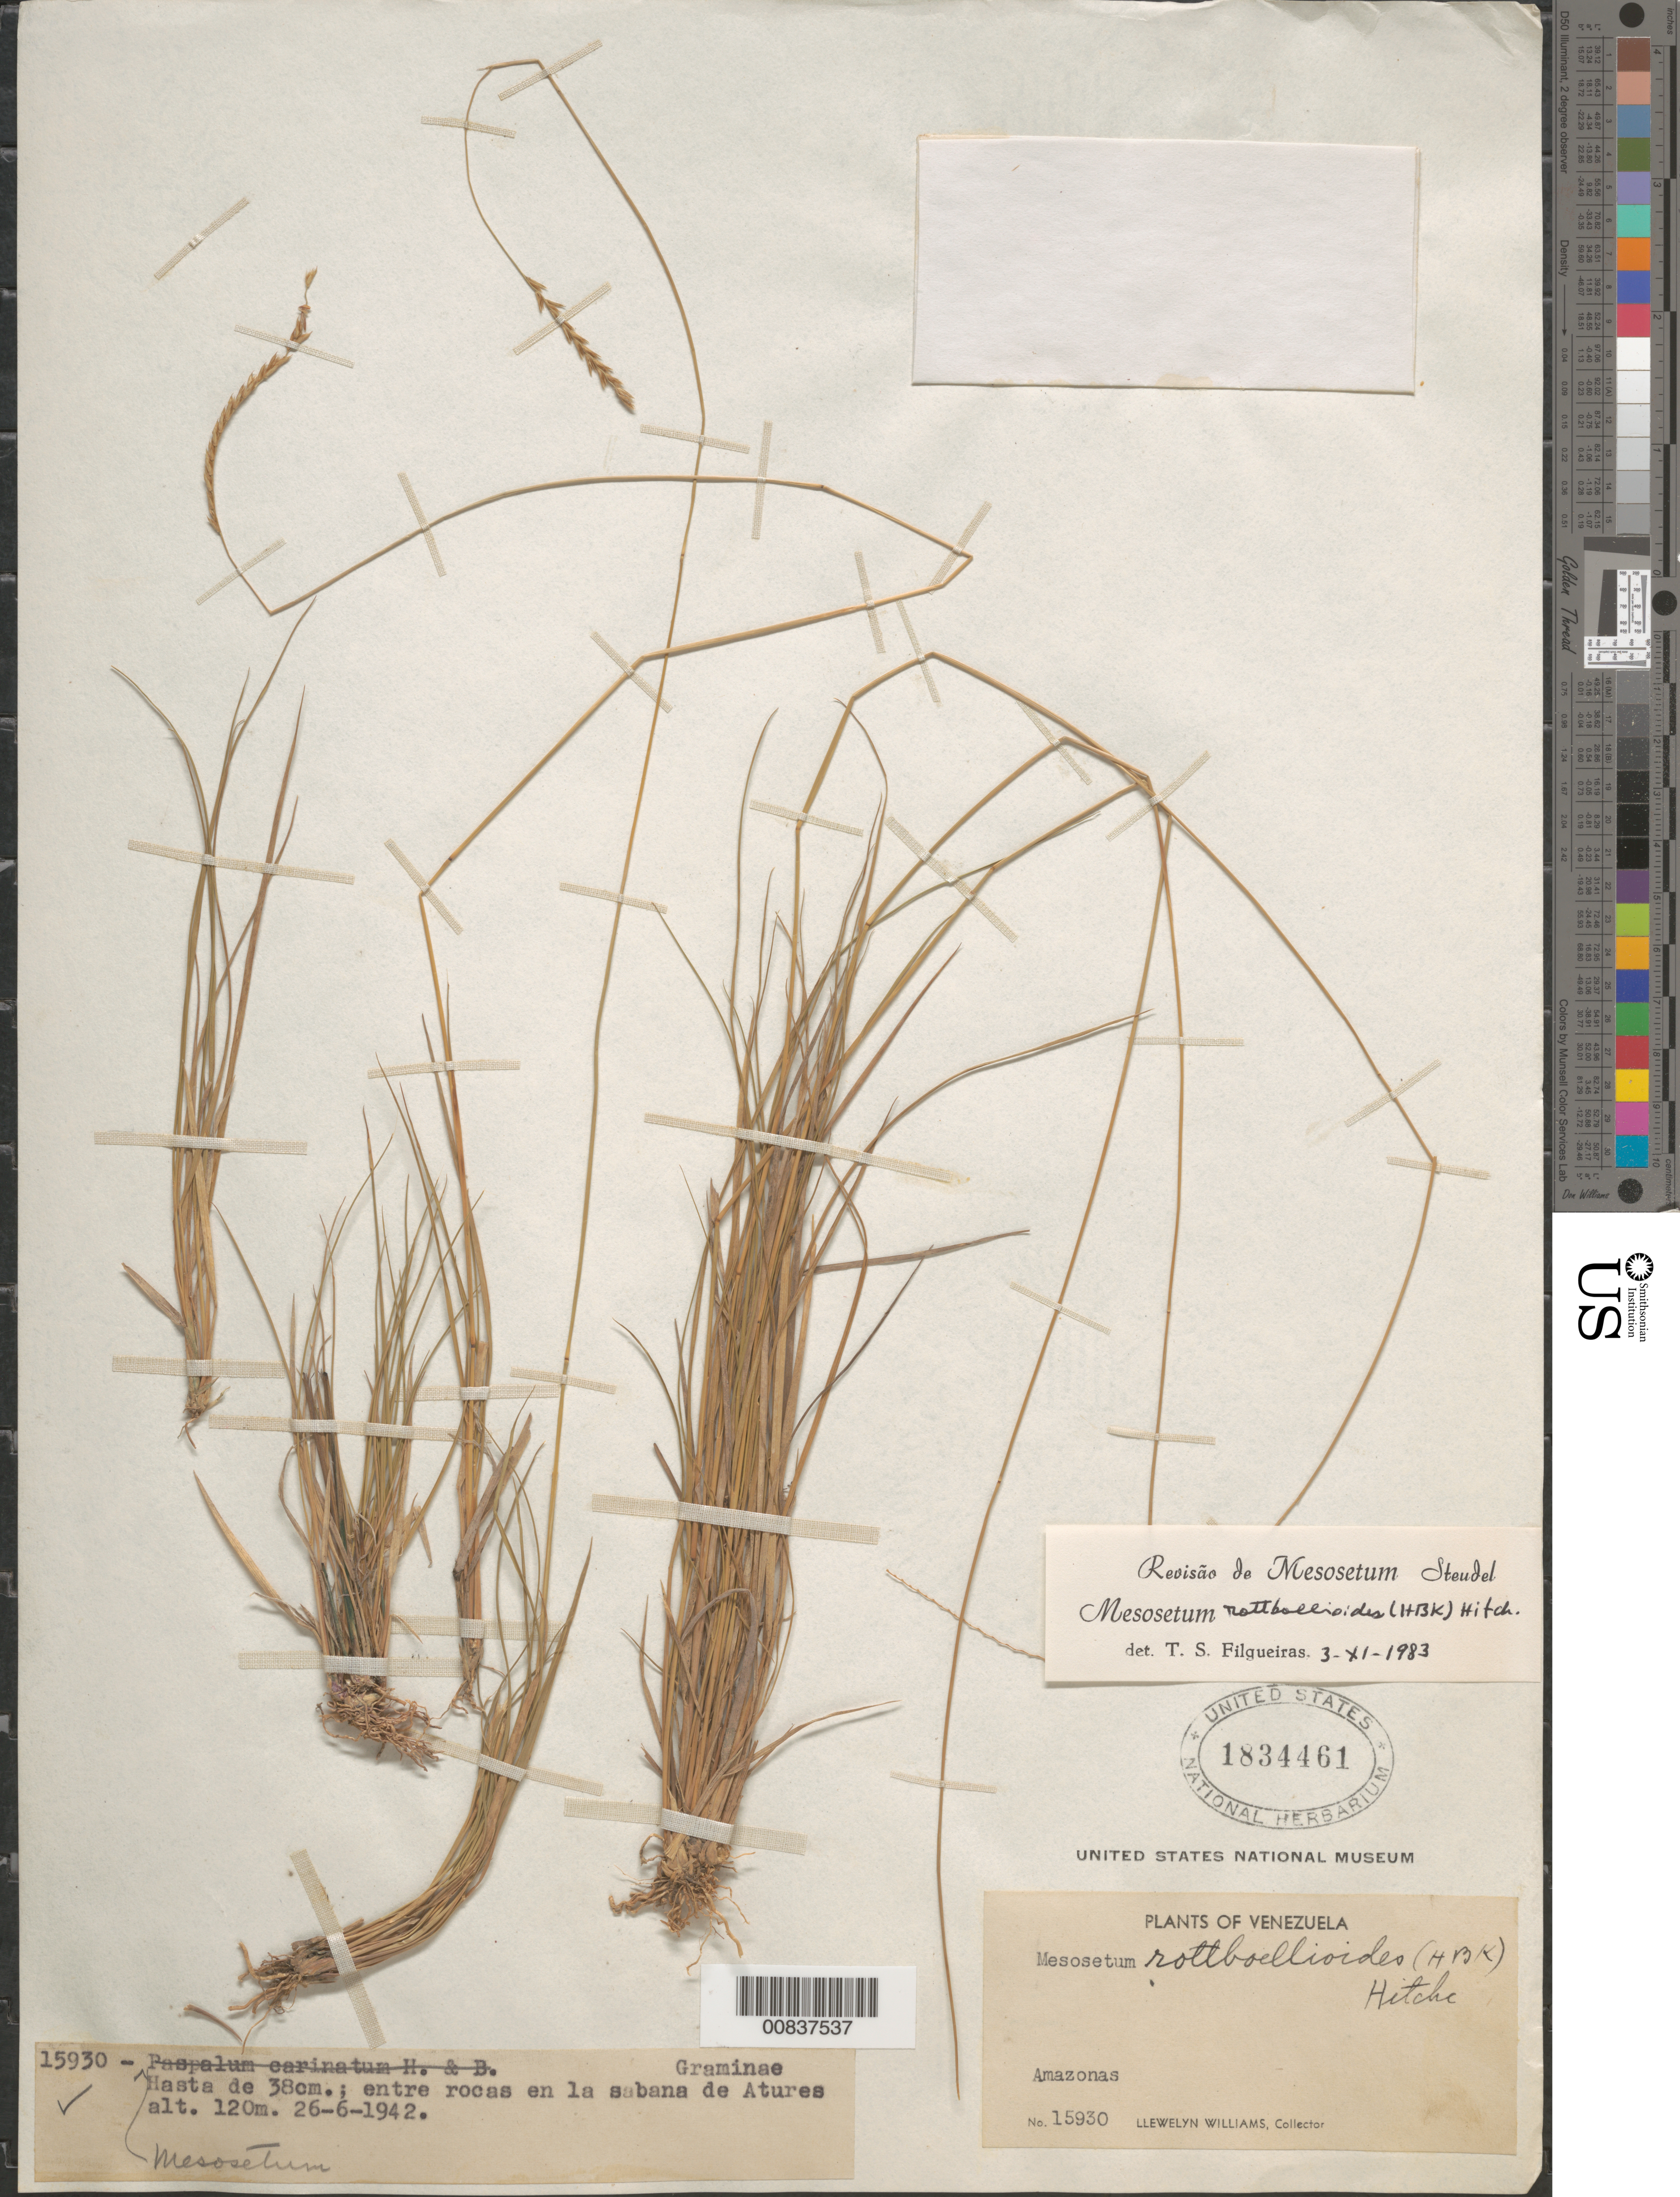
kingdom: Plantae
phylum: Tracheophyta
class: Liliopsida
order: Poales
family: Poaceae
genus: Mesosetum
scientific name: Mesosetum rottboellioides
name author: (Kunth) Hitchc.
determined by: Filgueiras, T. S.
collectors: Ll. Williams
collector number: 15930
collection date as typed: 26-Jun-42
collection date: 1942-06-26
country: Venezuela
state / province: Amazonas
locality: Atures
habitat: Entre rocas en la savana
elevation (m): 120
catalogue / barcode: US 1834461